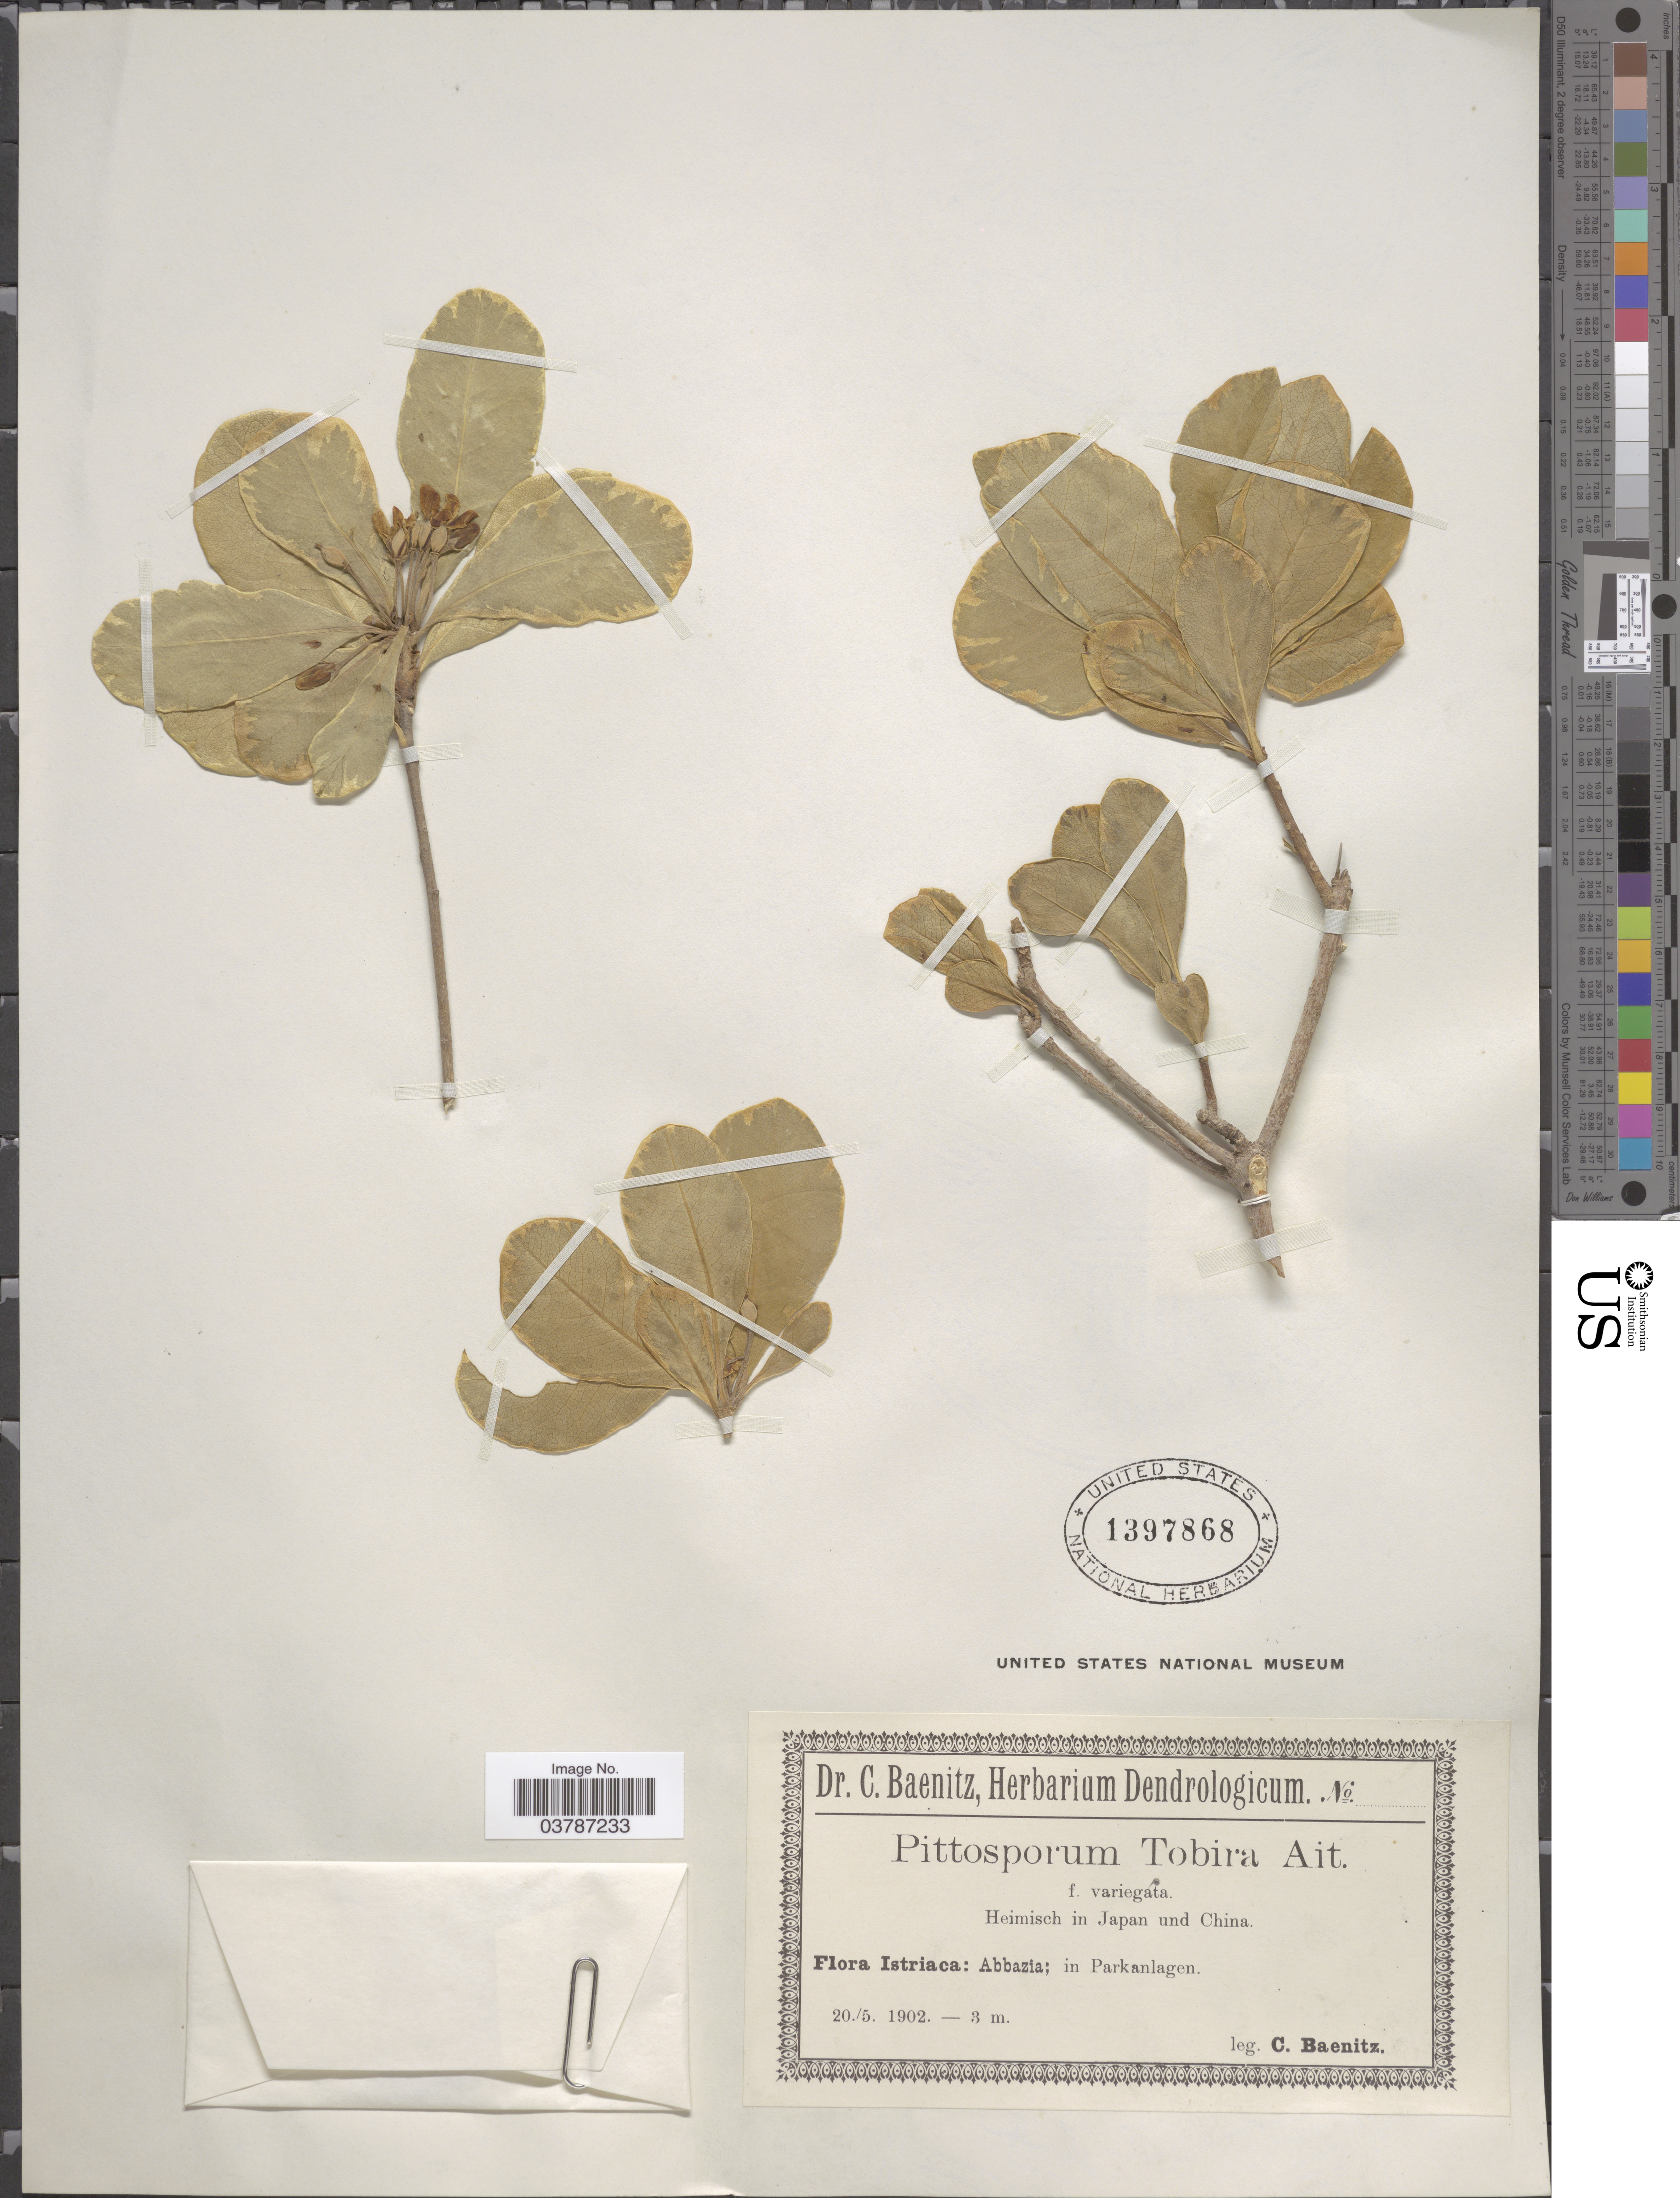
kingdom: Plantae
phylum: Tracheophyta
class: Magnoliopsida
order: Apiales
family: Pittosporaceae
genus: Pittosporum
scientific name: Pittosporum tobira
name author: (Thunb.) W.T. Aiton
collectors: C. G. Baenitz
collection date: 1902-05-20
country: Croatia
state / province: Istria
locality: Istriaca: Abbazia; in Parkanlagen.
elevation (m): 3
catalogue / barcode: US 1397868